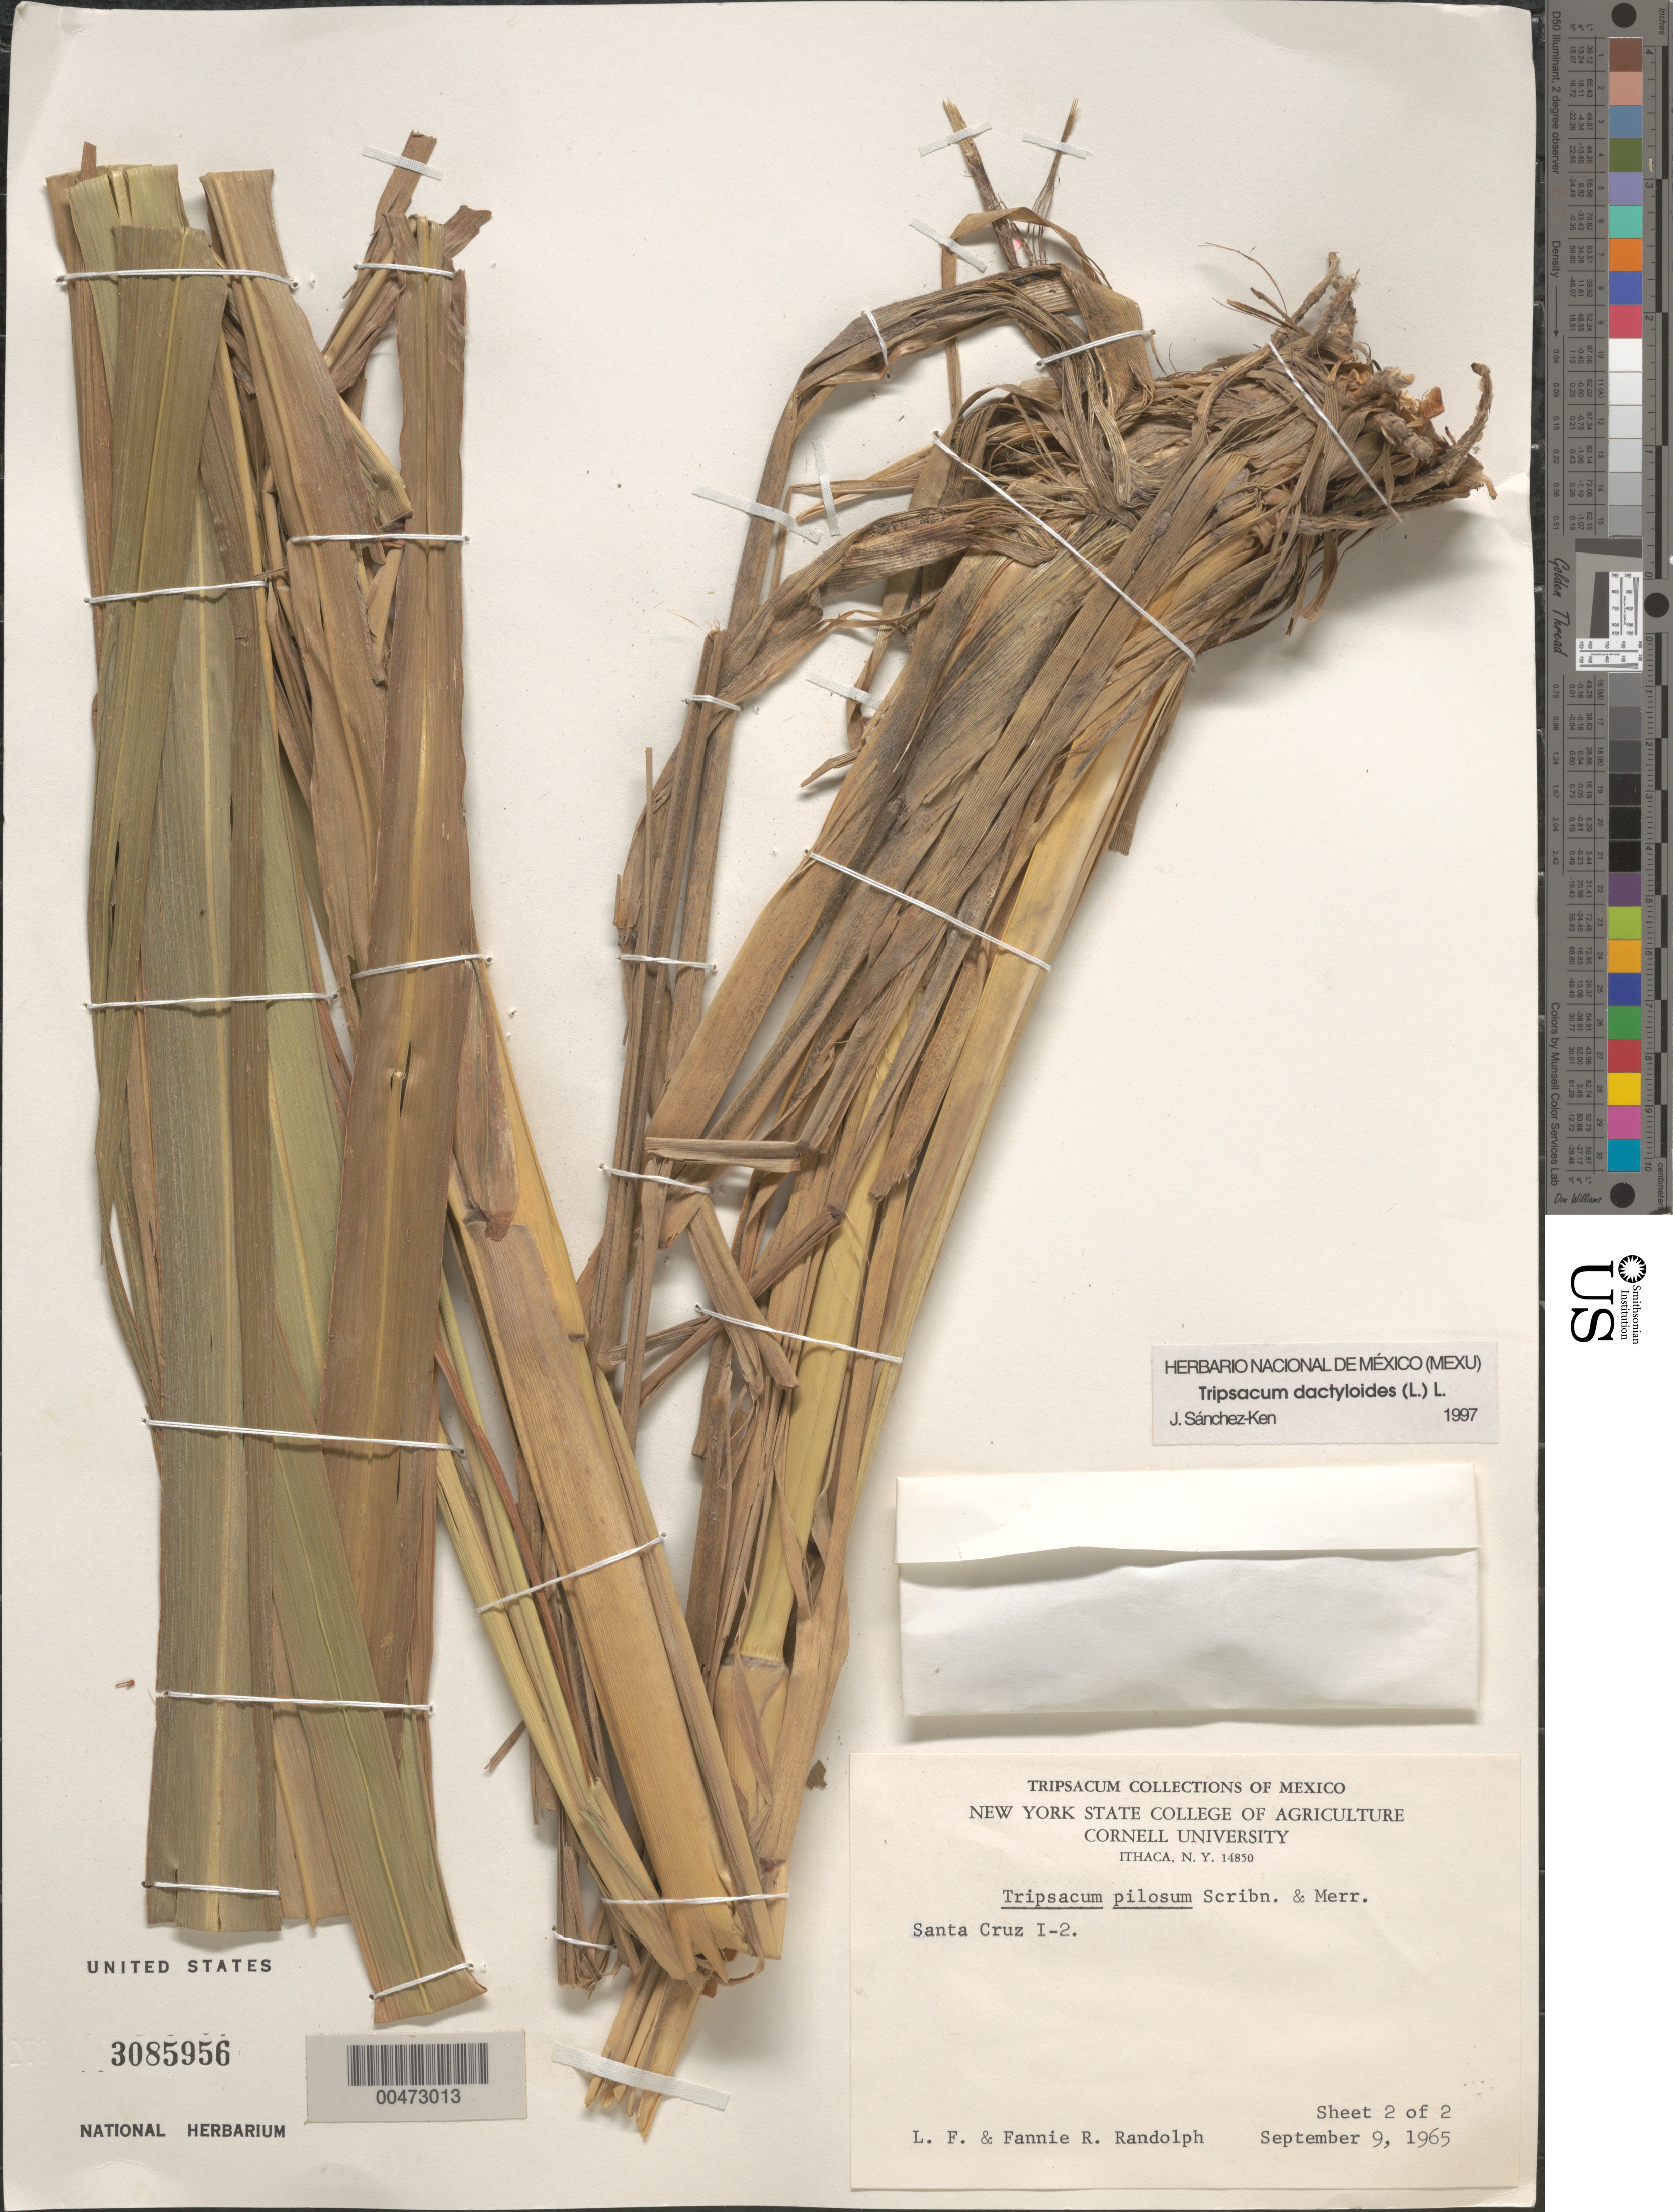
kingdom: Plantae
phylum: Tracheophyta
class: Liliopsida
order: Poales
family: Poaceae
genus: Tripsacum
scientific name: Tripsacum dactyloides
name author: (L.) L.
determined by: Sánchez-Ken, J. G.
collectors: L. F. Randolph & F. Randolph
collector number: Sta. Cr. I-2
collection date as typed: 9 Sep 1965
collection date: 1965-09-09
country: Mexico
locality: Santa Cruz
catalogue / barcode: US 3085956